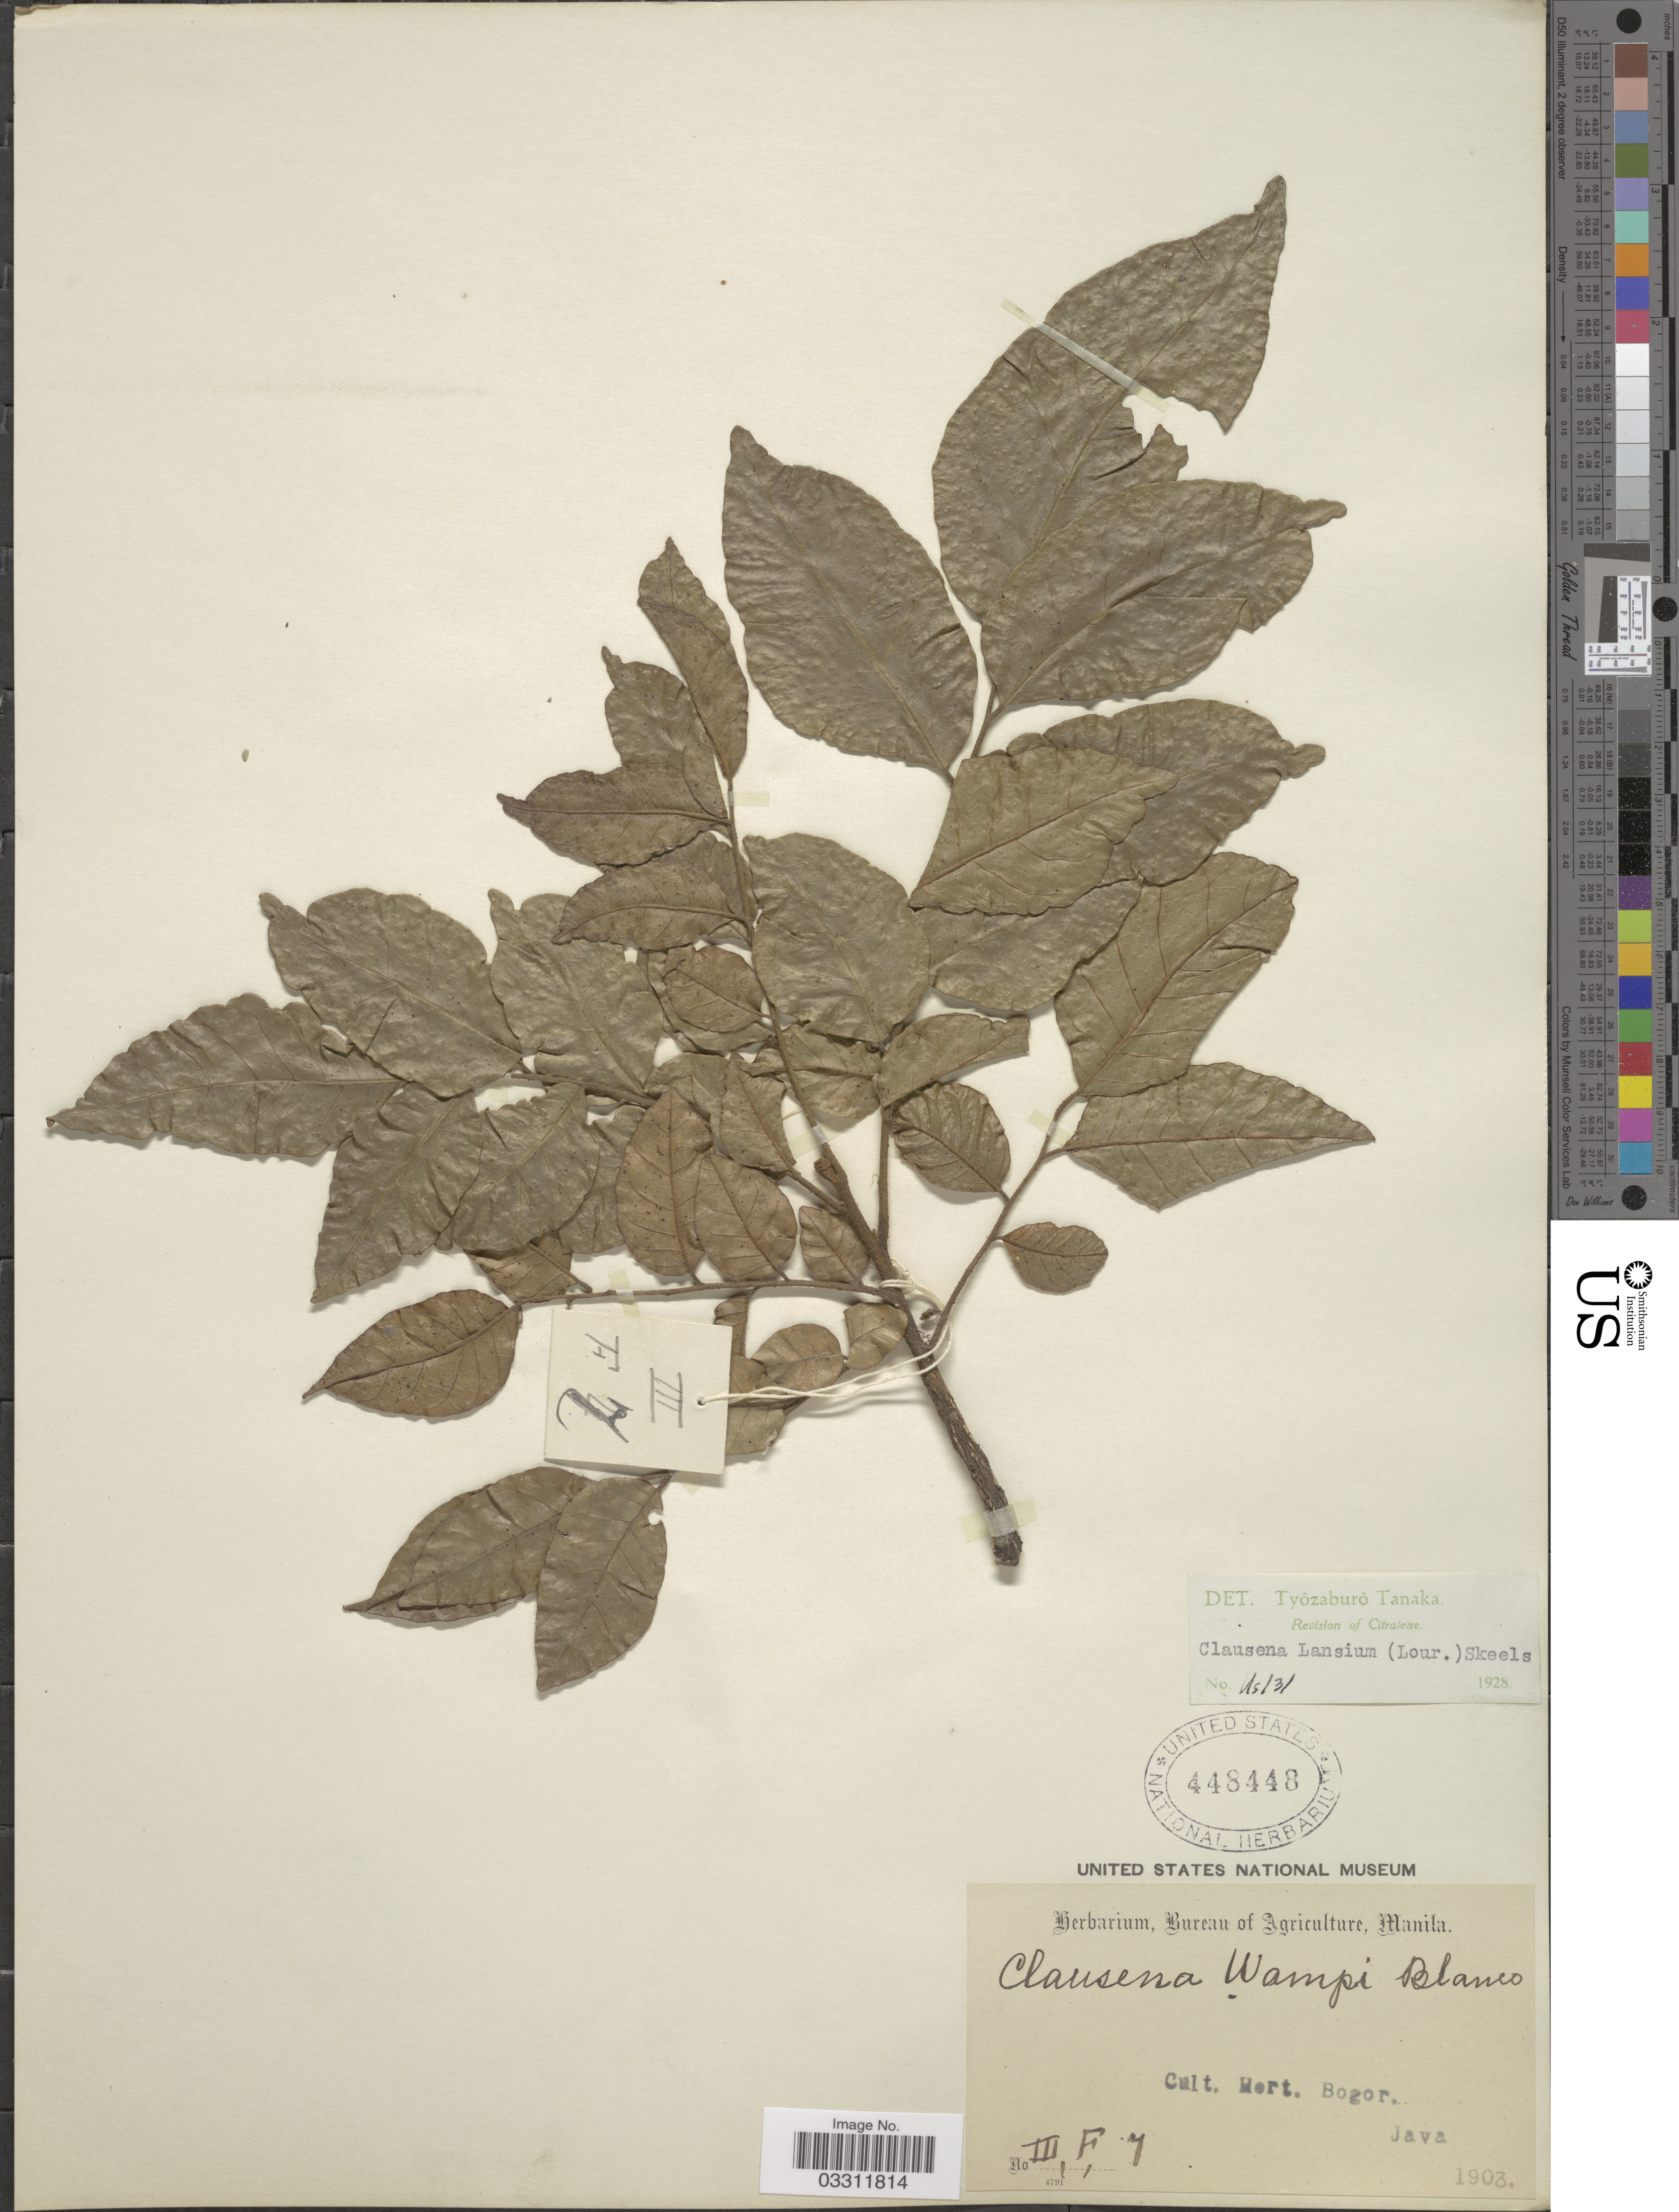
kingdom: Plantae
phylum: Tracheophyta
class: Magnoliopsida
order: Sapindales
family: Rutaceae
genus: Clausena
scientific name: Clausena lansium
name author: (Lour.) Skeels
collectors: Ex herb. Bureau of Agriculture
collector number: IIIF7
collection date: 1903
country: Indonesia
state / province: Java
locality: Hort. Bogor.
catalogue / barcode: US 448448